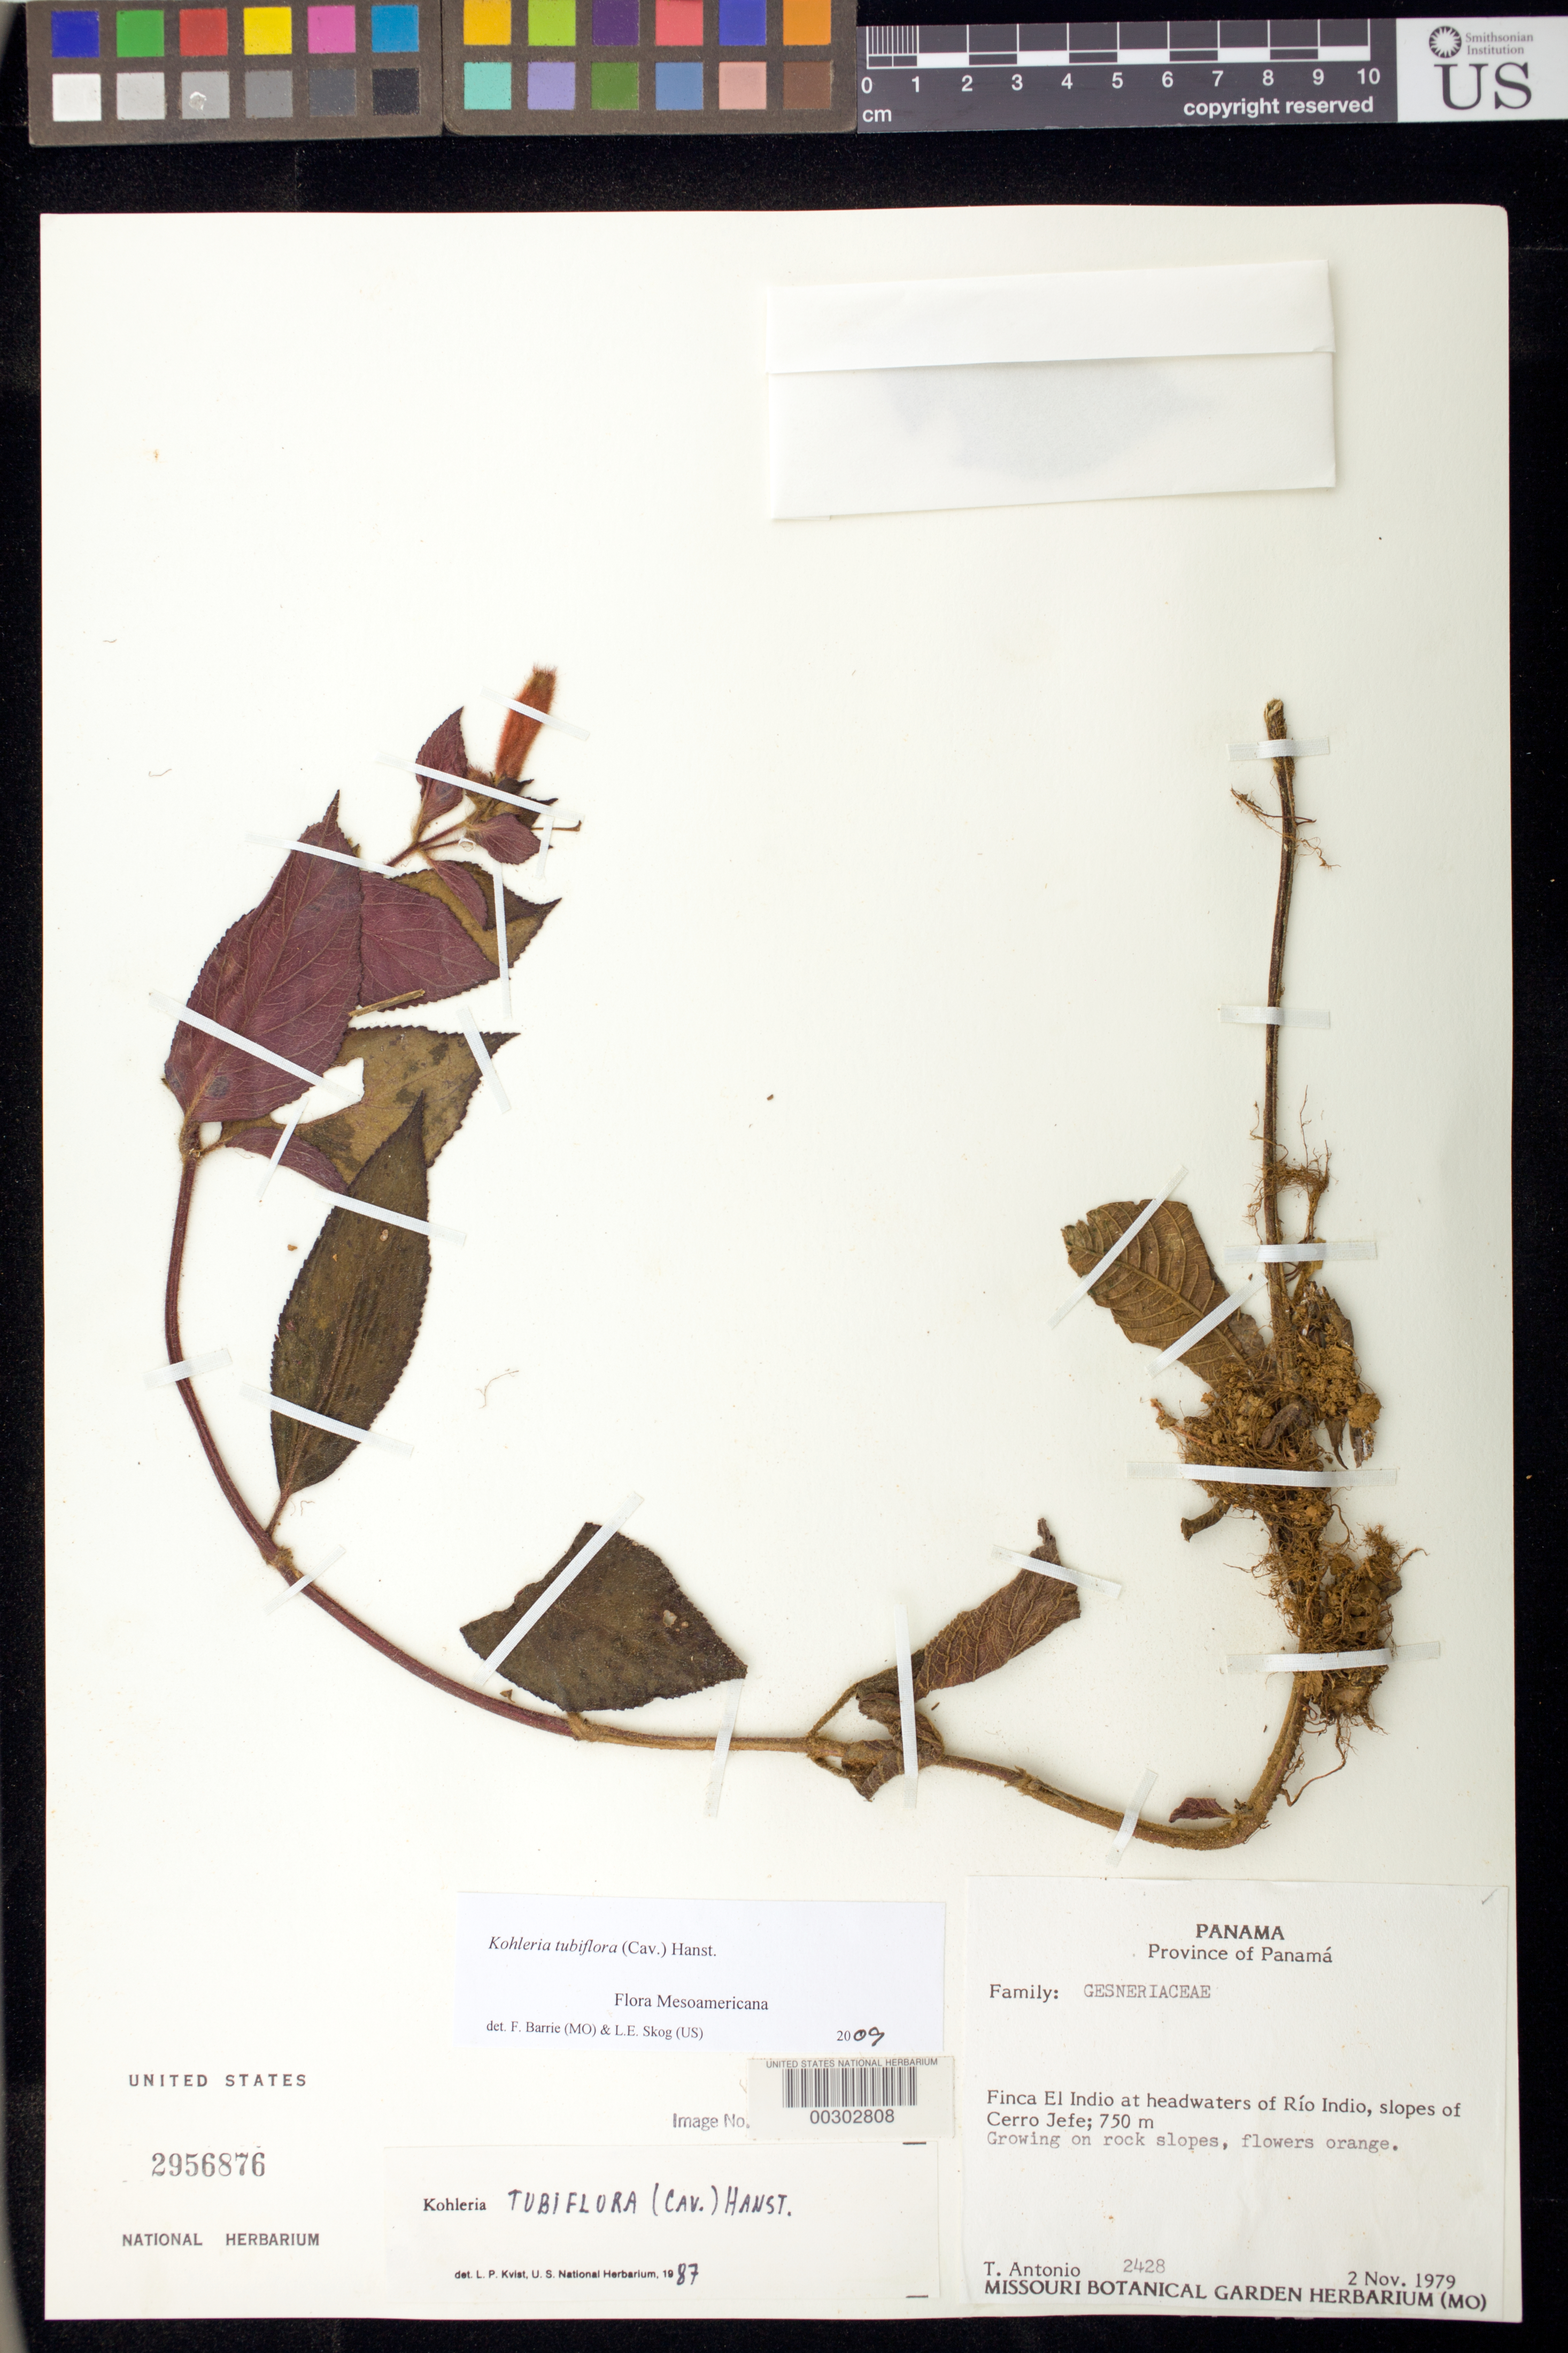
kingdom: Plantae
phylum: Tracheophyta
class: Magnoliopsida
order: Lamiales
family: Gesneriaceae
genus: Kohleria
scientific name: Kohleria tubiflora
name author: (Cav.) Hanst.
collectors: T. Antonio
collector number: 2428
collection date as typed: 02 Nov 1979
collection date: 1979-11-02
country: Panama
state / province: Panamá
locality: Finca El Indio at headwaters of Rio Indio, slopes of Cerro Jefe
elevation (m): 750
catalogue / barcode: US 2956876